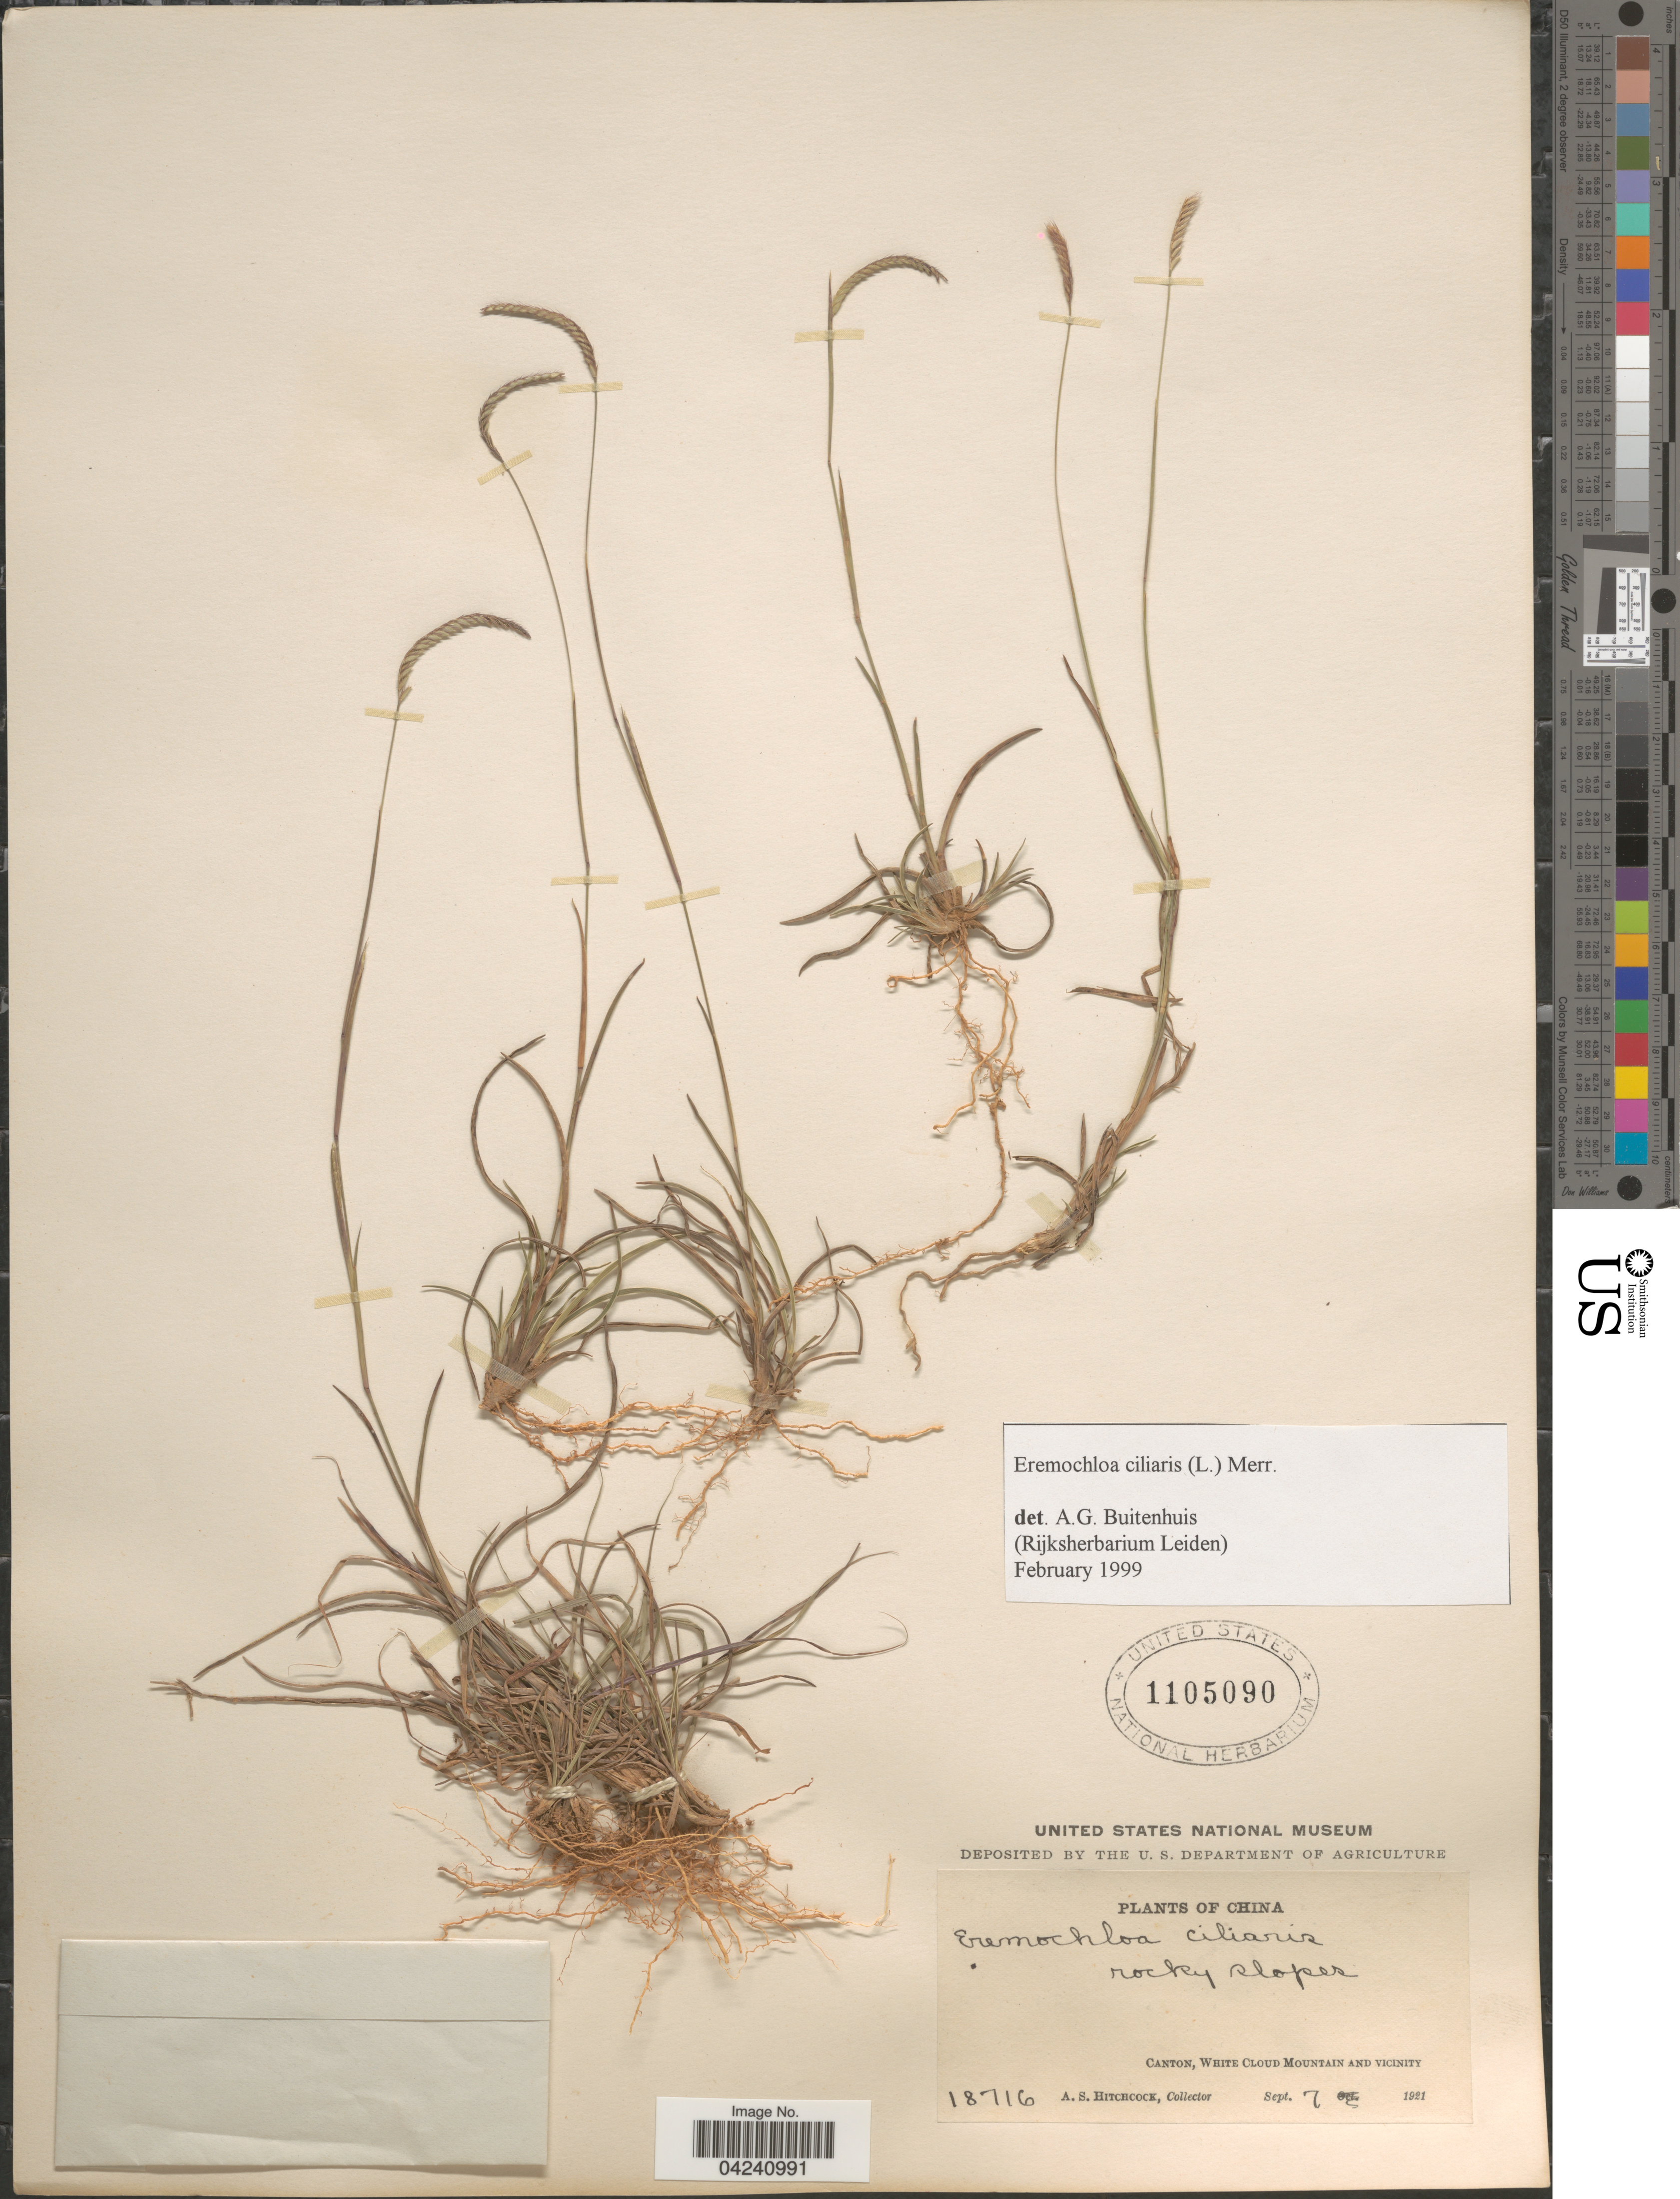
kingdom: Plantae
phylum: Tracheophyta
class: Liliopsida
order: Poales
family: Poaceae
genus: Eremochloa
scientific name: Eremochloa ciliaris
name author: (L.) Merr.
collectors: A. S. Hitchcock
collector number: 18716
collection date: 1921-09-07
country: China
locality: Canton, White Cloud Mountain and vicinity.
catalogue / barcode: US 1105090